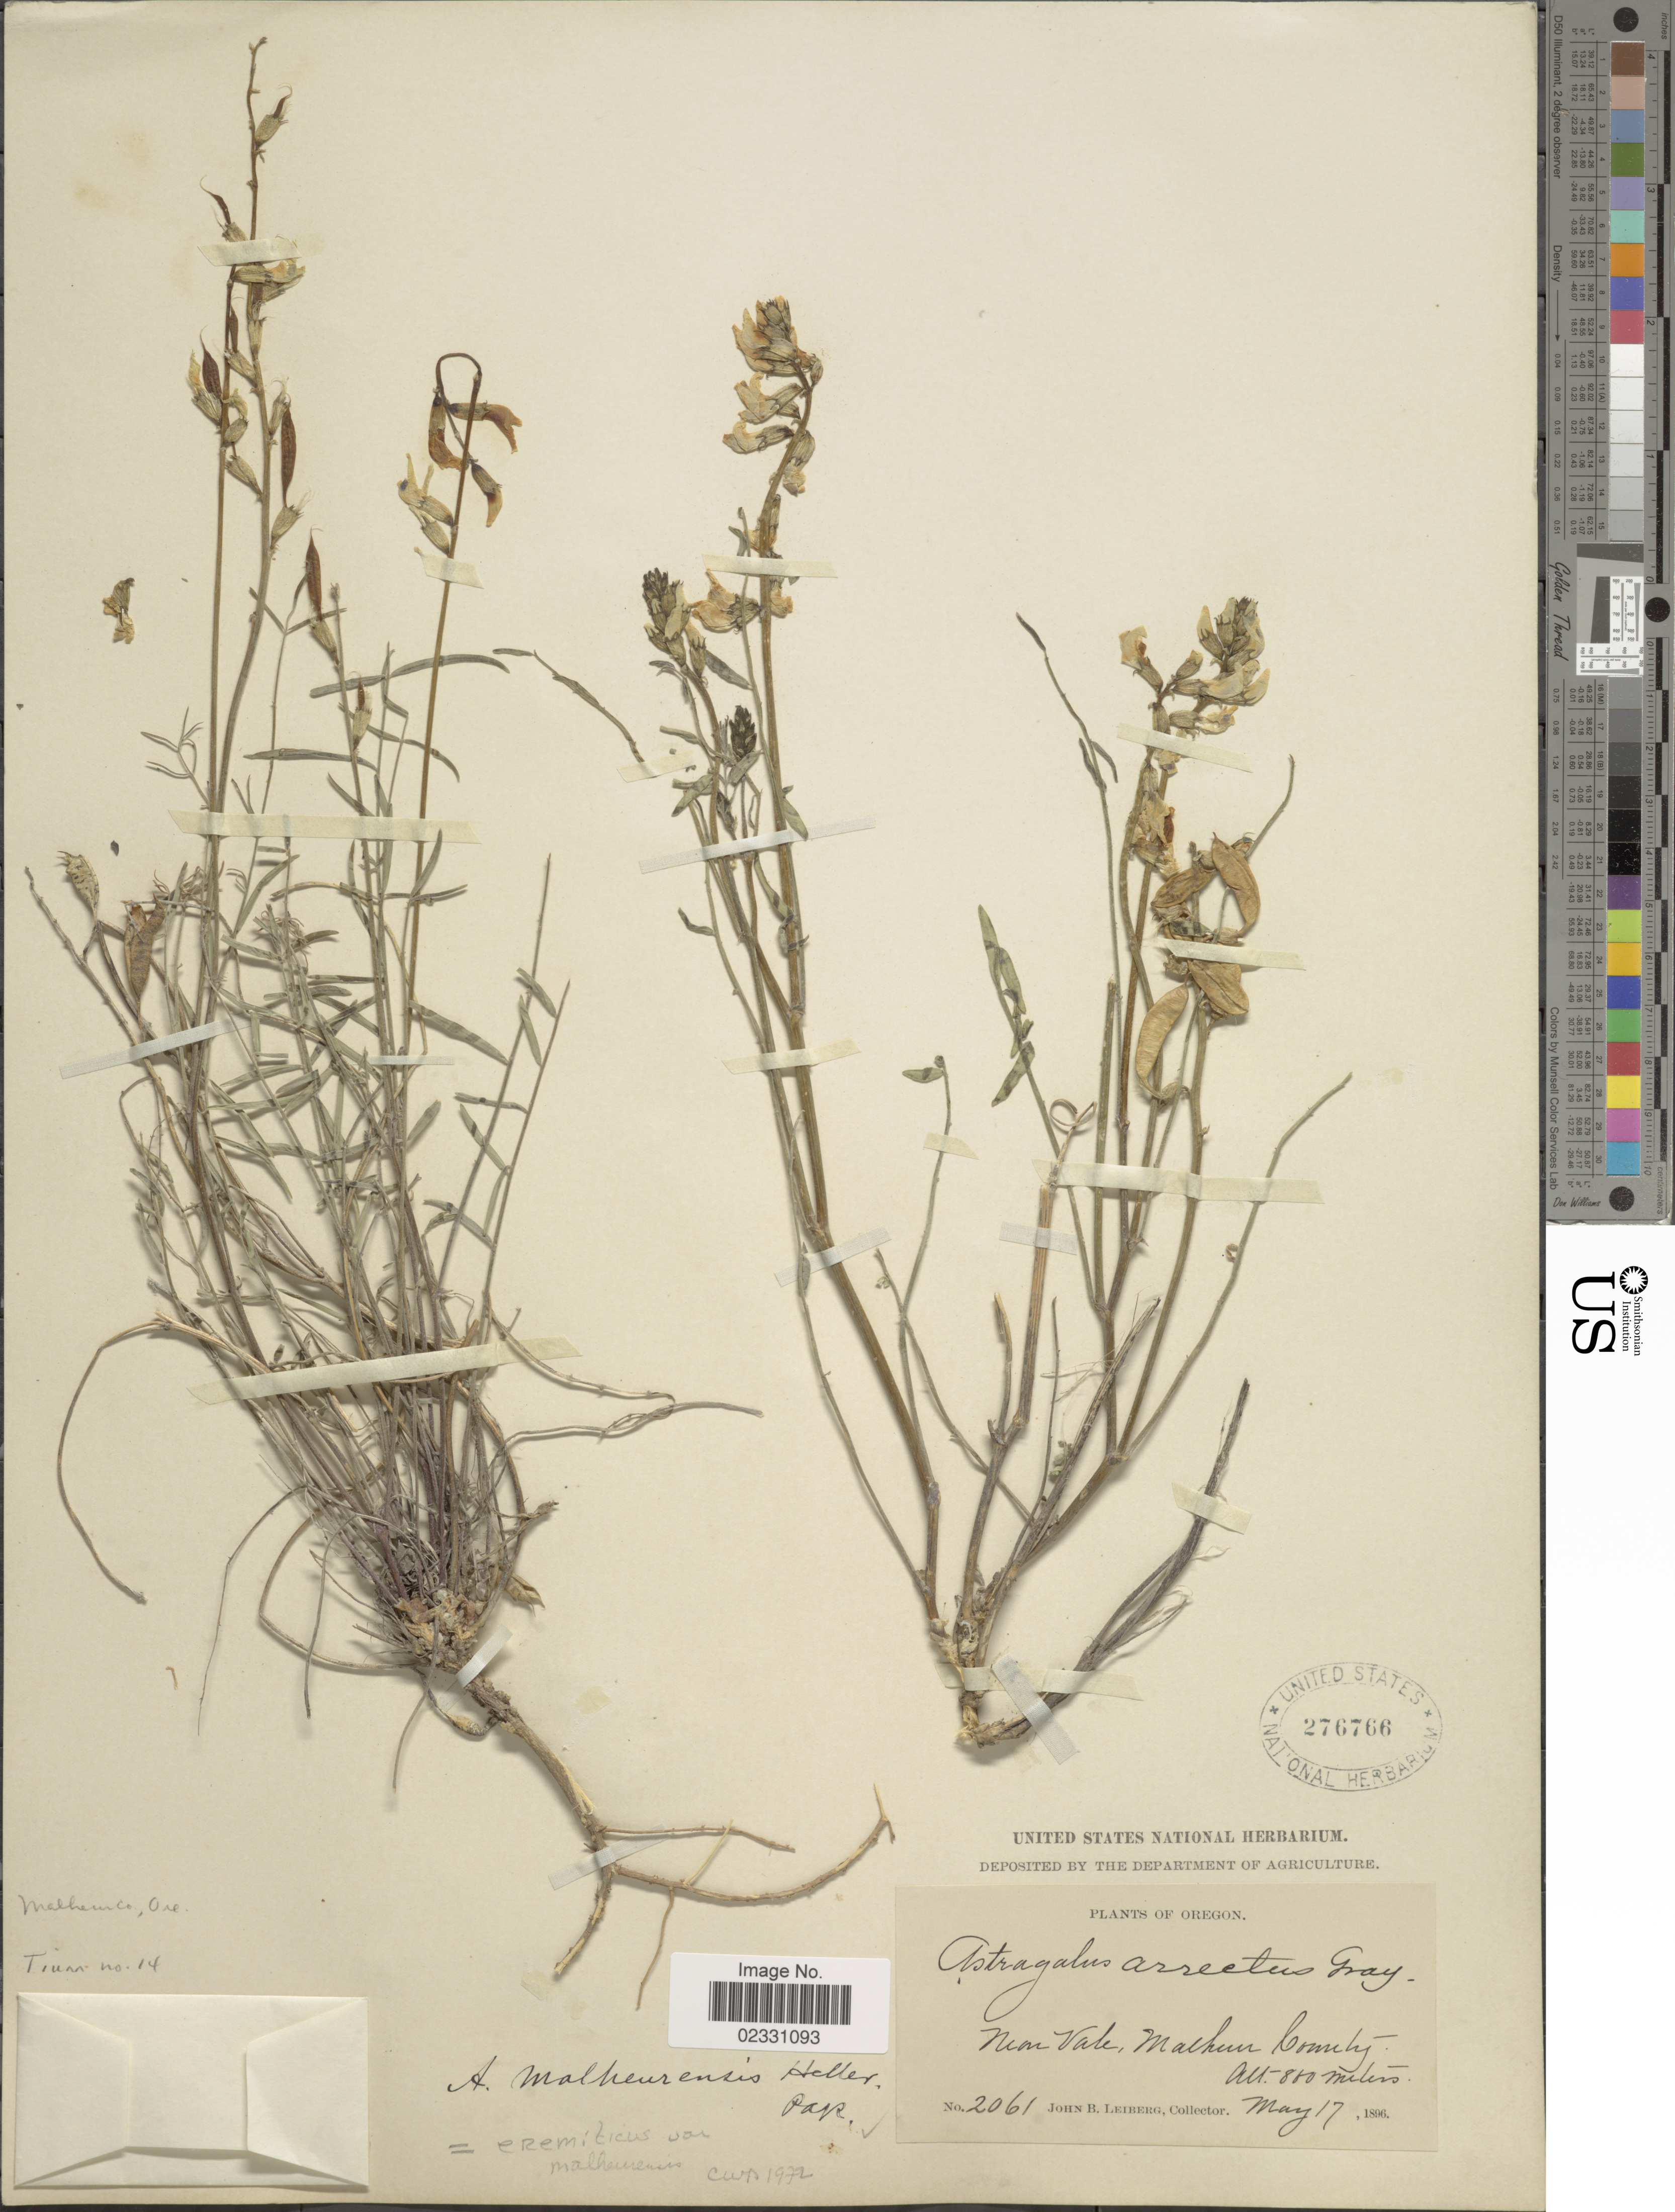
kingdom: Plantae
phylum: Tracheophyta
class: Magnoliopsida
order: Fabales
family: Fabaceae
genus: Astragalus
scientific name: Astragalus eremiticus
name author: E. Sheld.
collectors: J. Leiberg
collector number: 2061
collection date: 1896-05-17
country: United States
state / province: Oregon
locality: Near Vale, Mackun County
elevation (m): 860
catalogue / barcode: US 276766